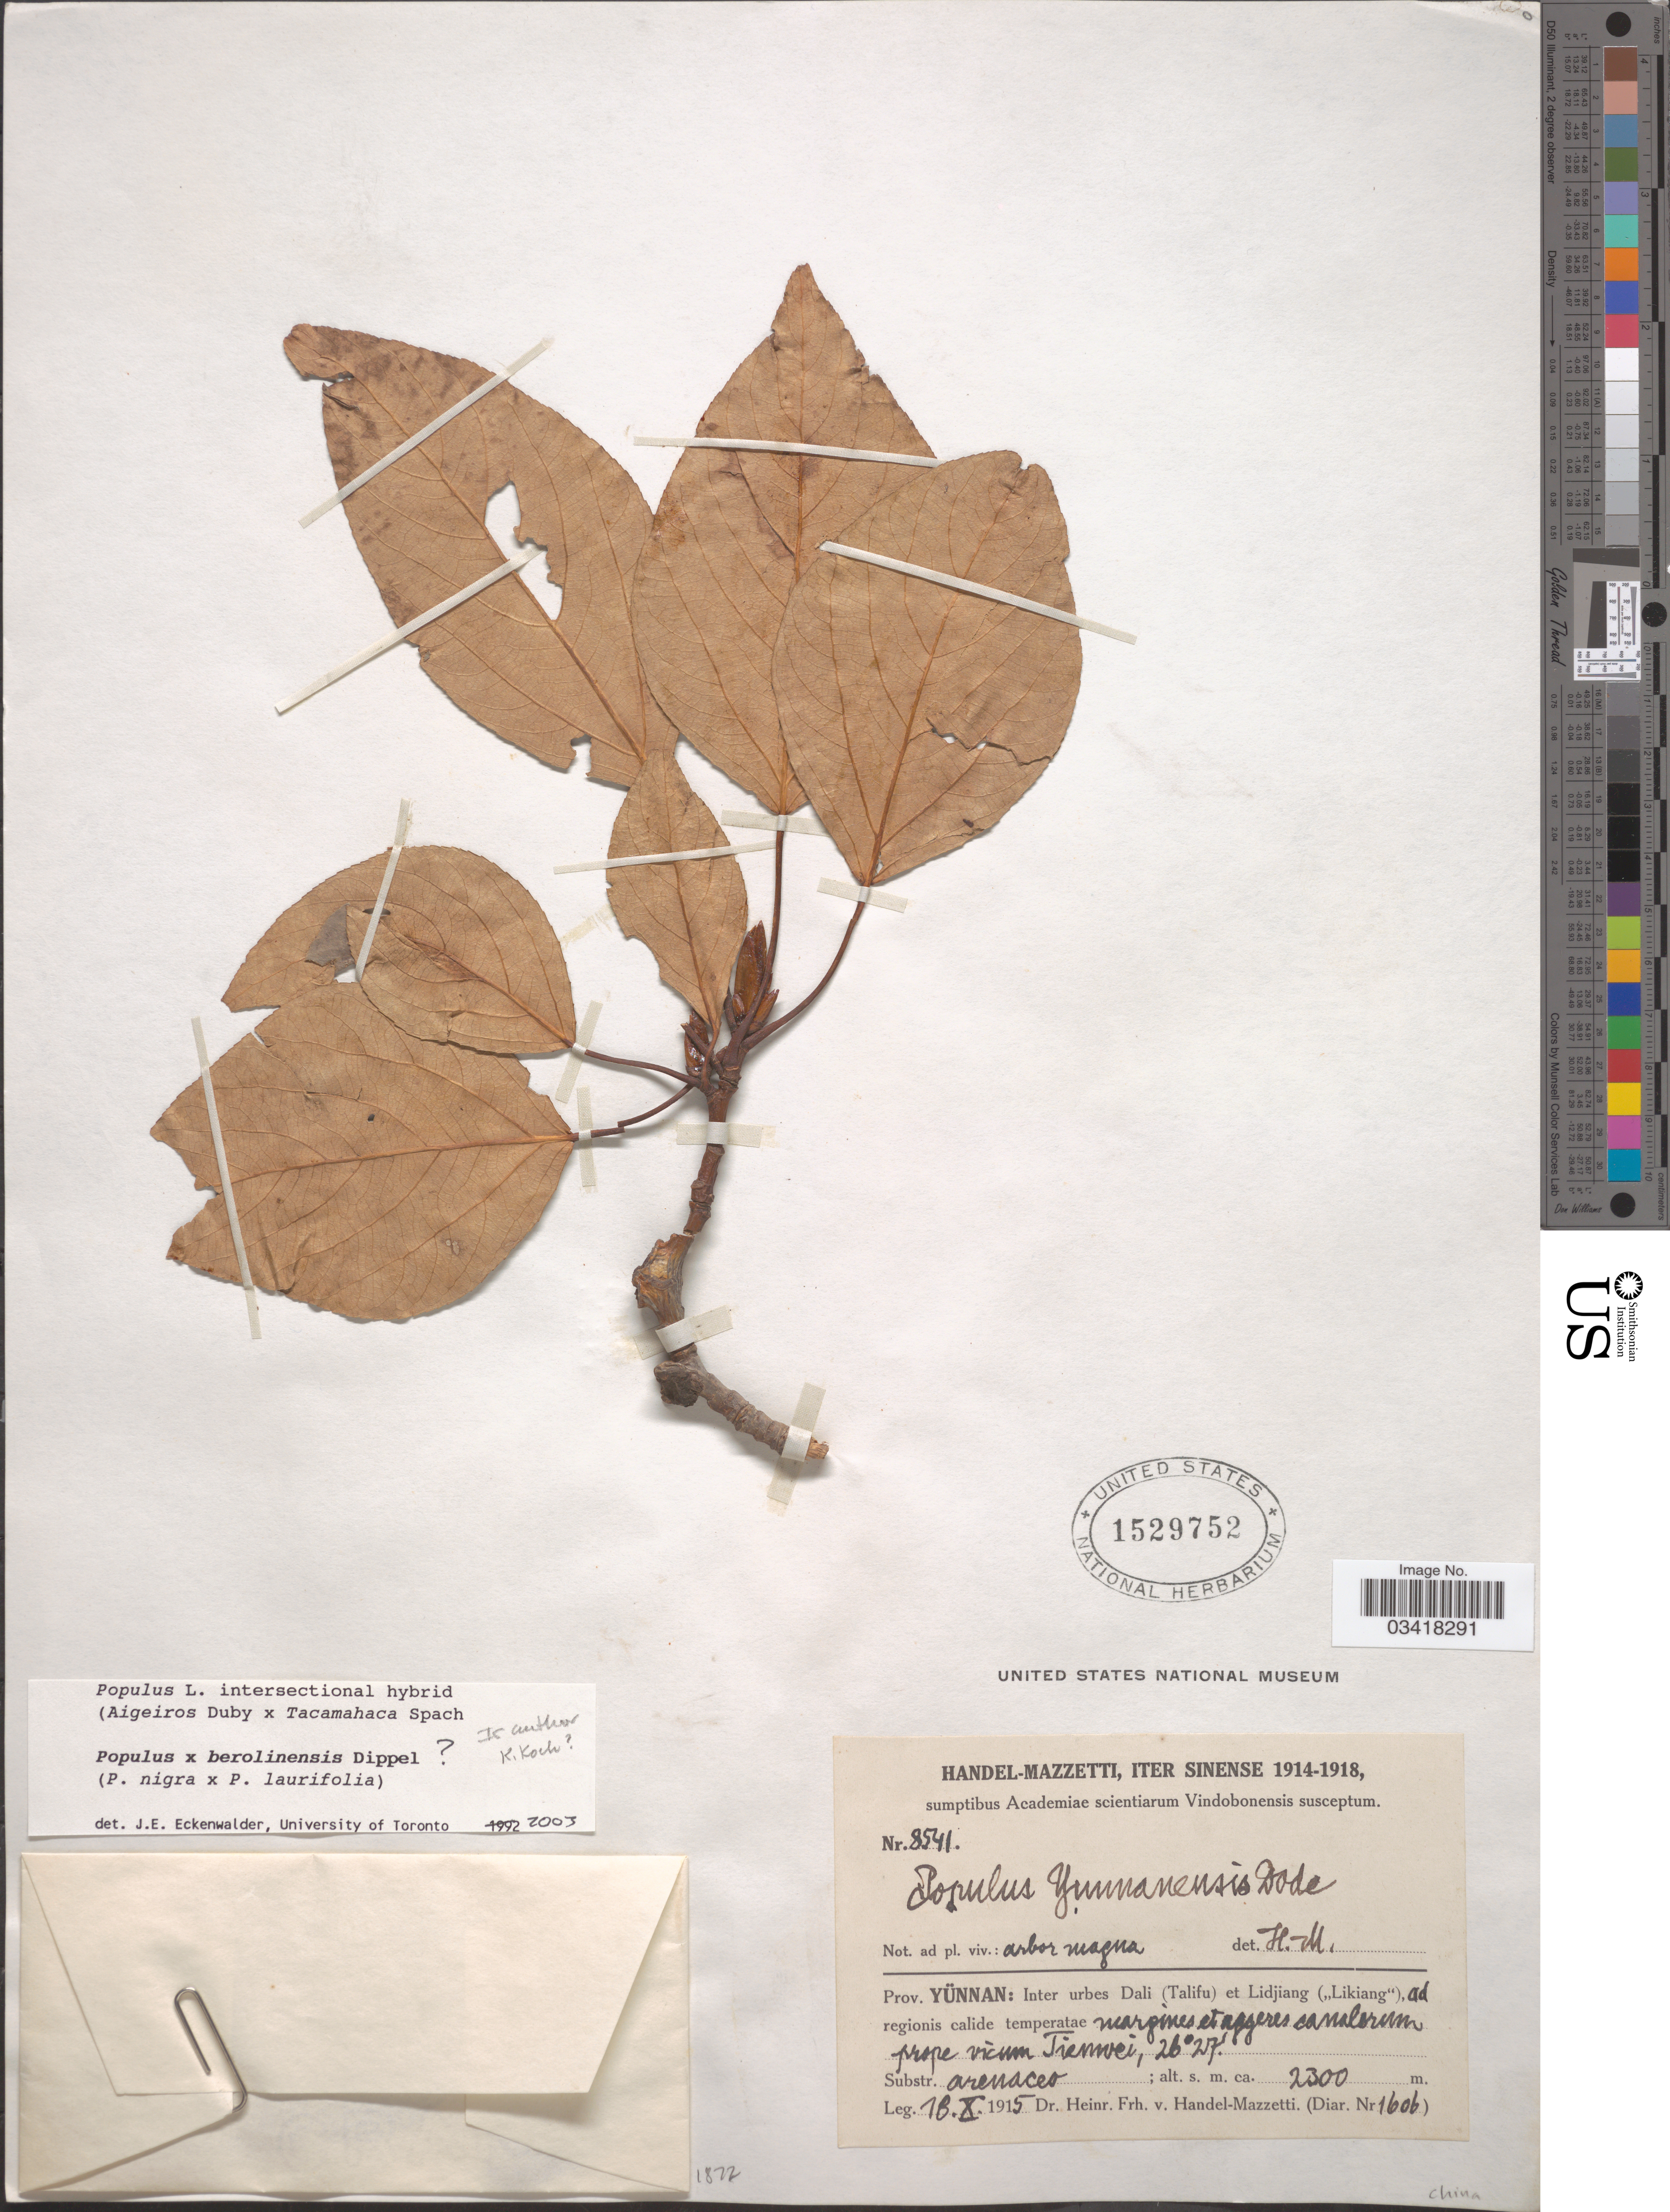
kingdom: Plantae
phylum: Tracheophyta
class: Magnoliopsida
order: Malpighiales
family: Salicaceae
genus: Populus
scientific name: Populus x berolinensis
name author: K. Koch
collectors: H. Handel-Mazzetti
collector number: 1606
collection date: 1915-10-18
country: China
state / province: Yunnan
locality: Prov. Yünnan: Inter urbes Dali (Talifu) et Lidjiang ("Likiang"), ad regionis calide temperatae margines et aggeres canalorum prope vícum Tiemoei.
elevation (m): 2300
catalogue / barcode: US 1529752